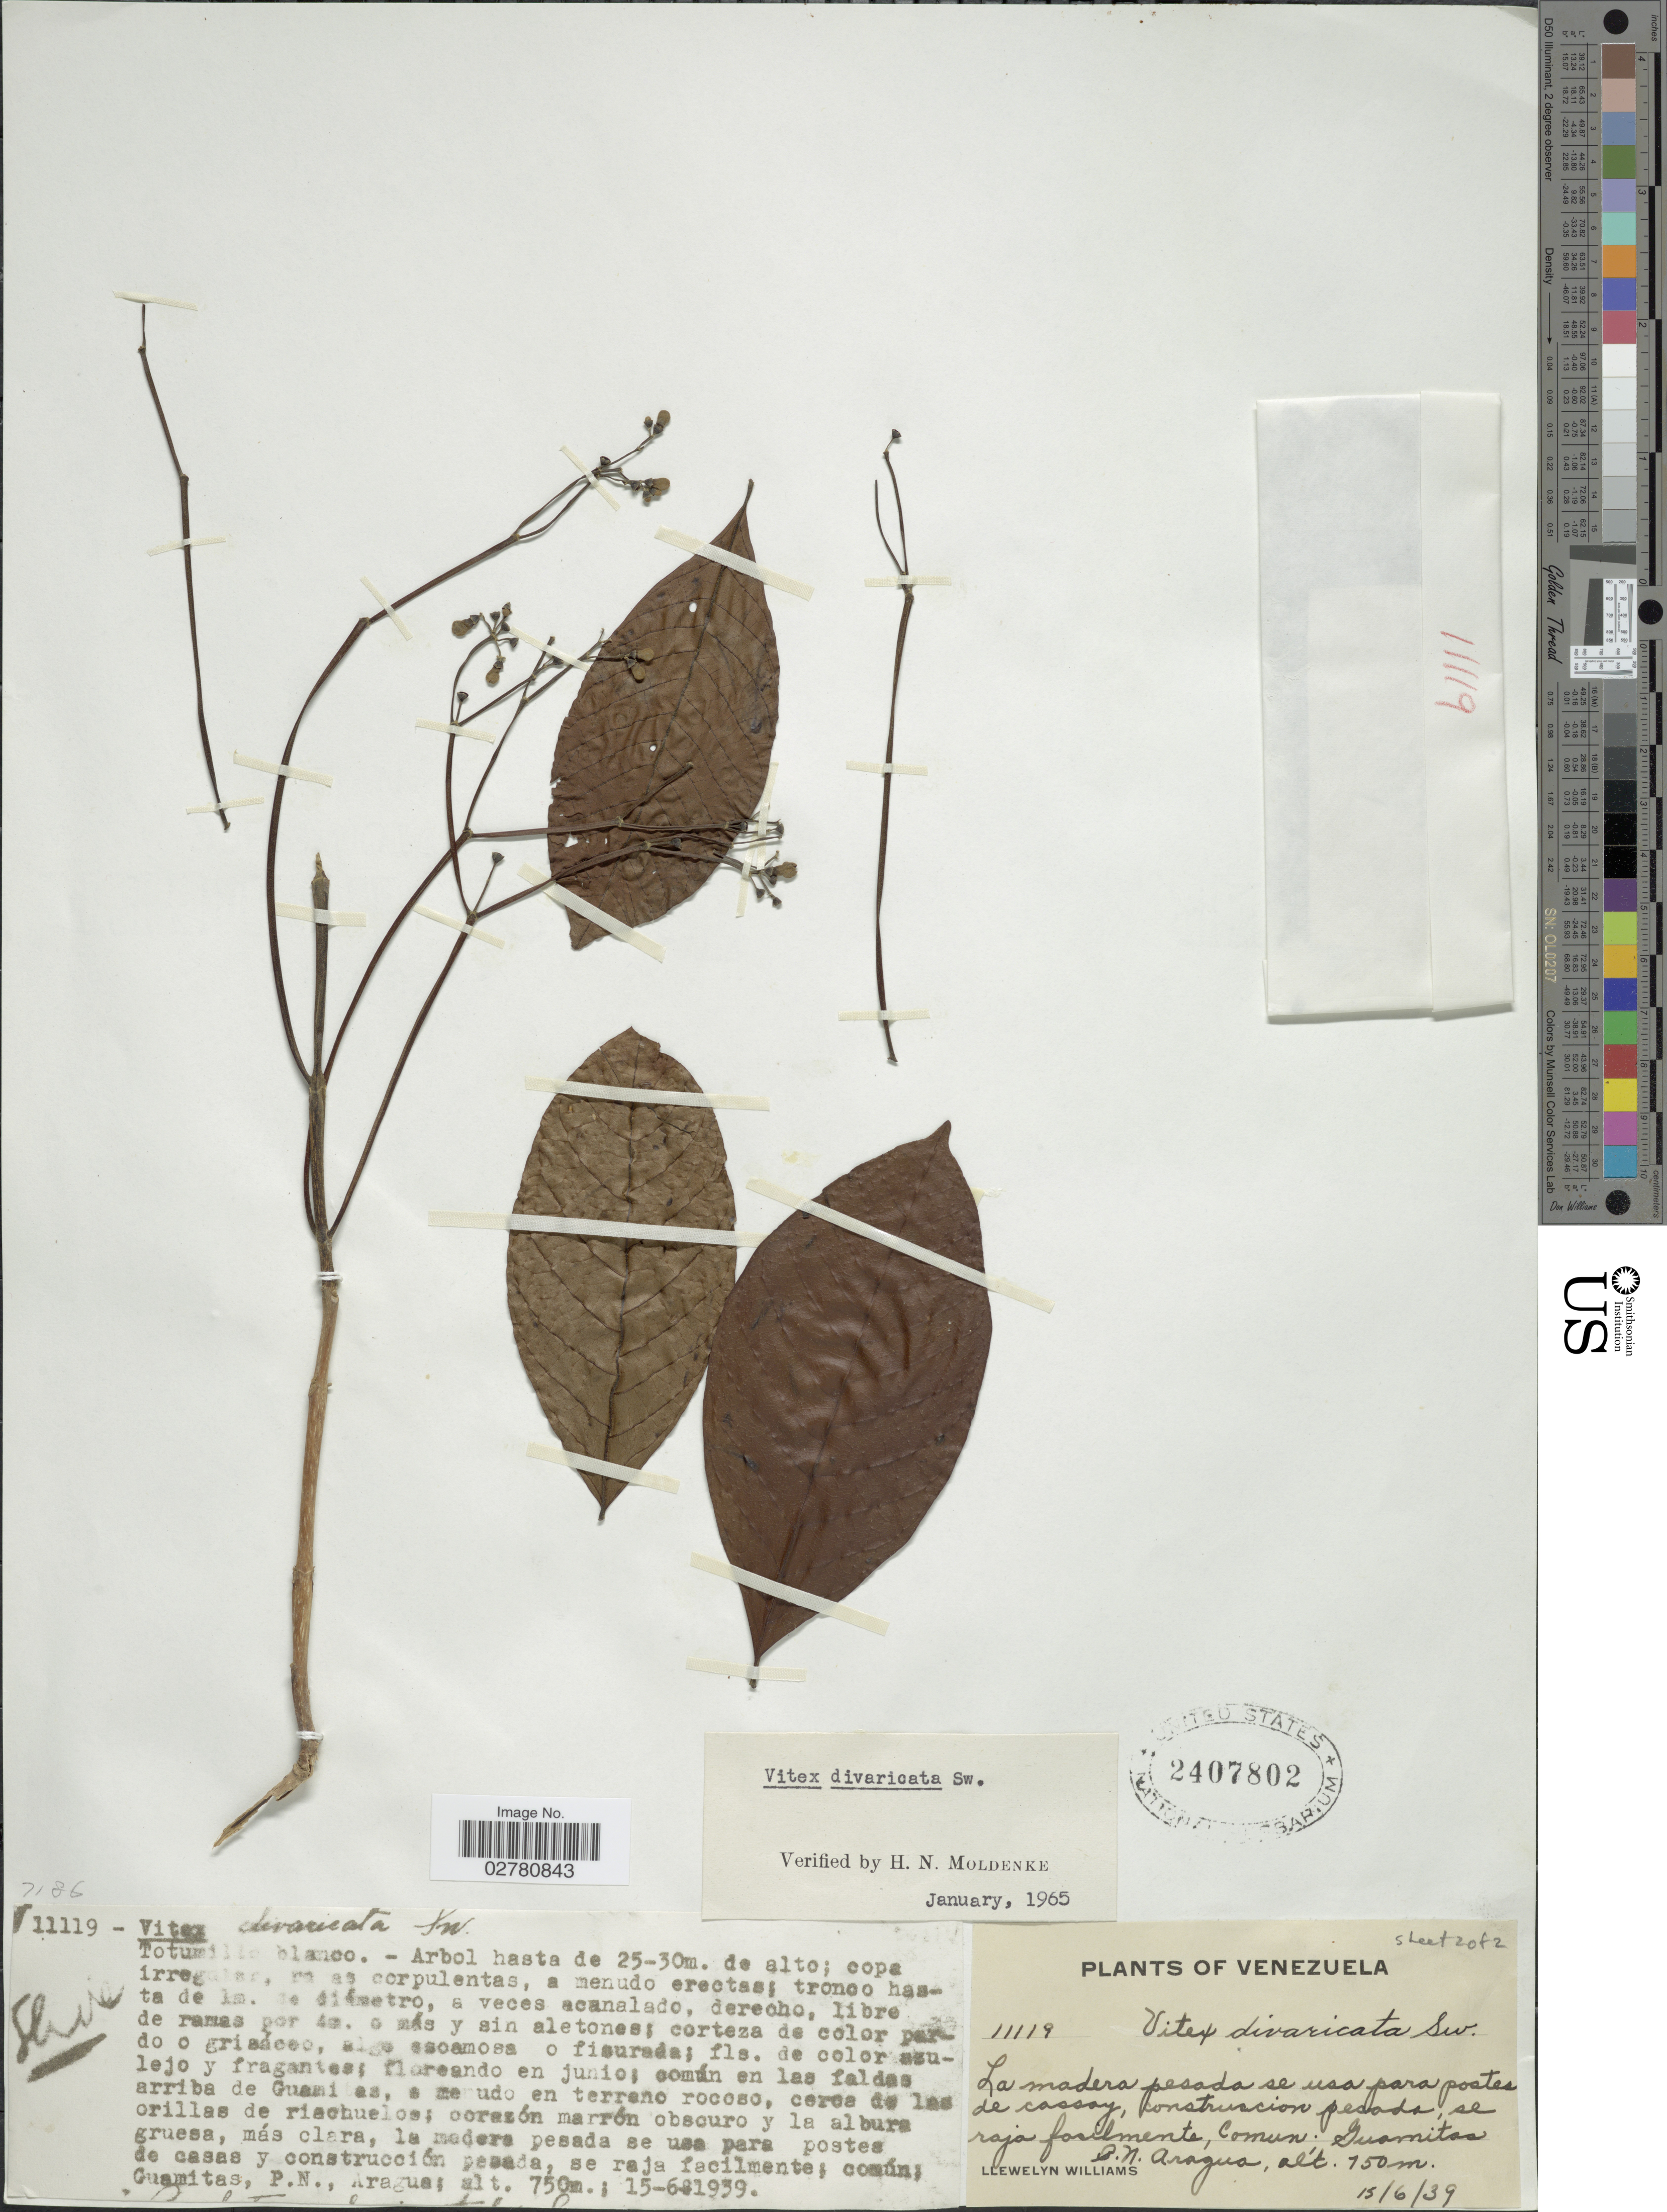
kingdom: Plantae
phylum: Tracheophyta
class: Magnoliopsida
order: Lamiales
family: Lamiaceae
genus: Vitex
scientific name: Vitex divaricata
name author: Sw.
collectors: Ll. Williams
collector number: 11119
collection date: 1939-06-15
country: Venezuela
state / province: Aragua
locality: Comun. Guamitas, P.N.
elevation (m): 750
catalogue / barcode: US 2407802